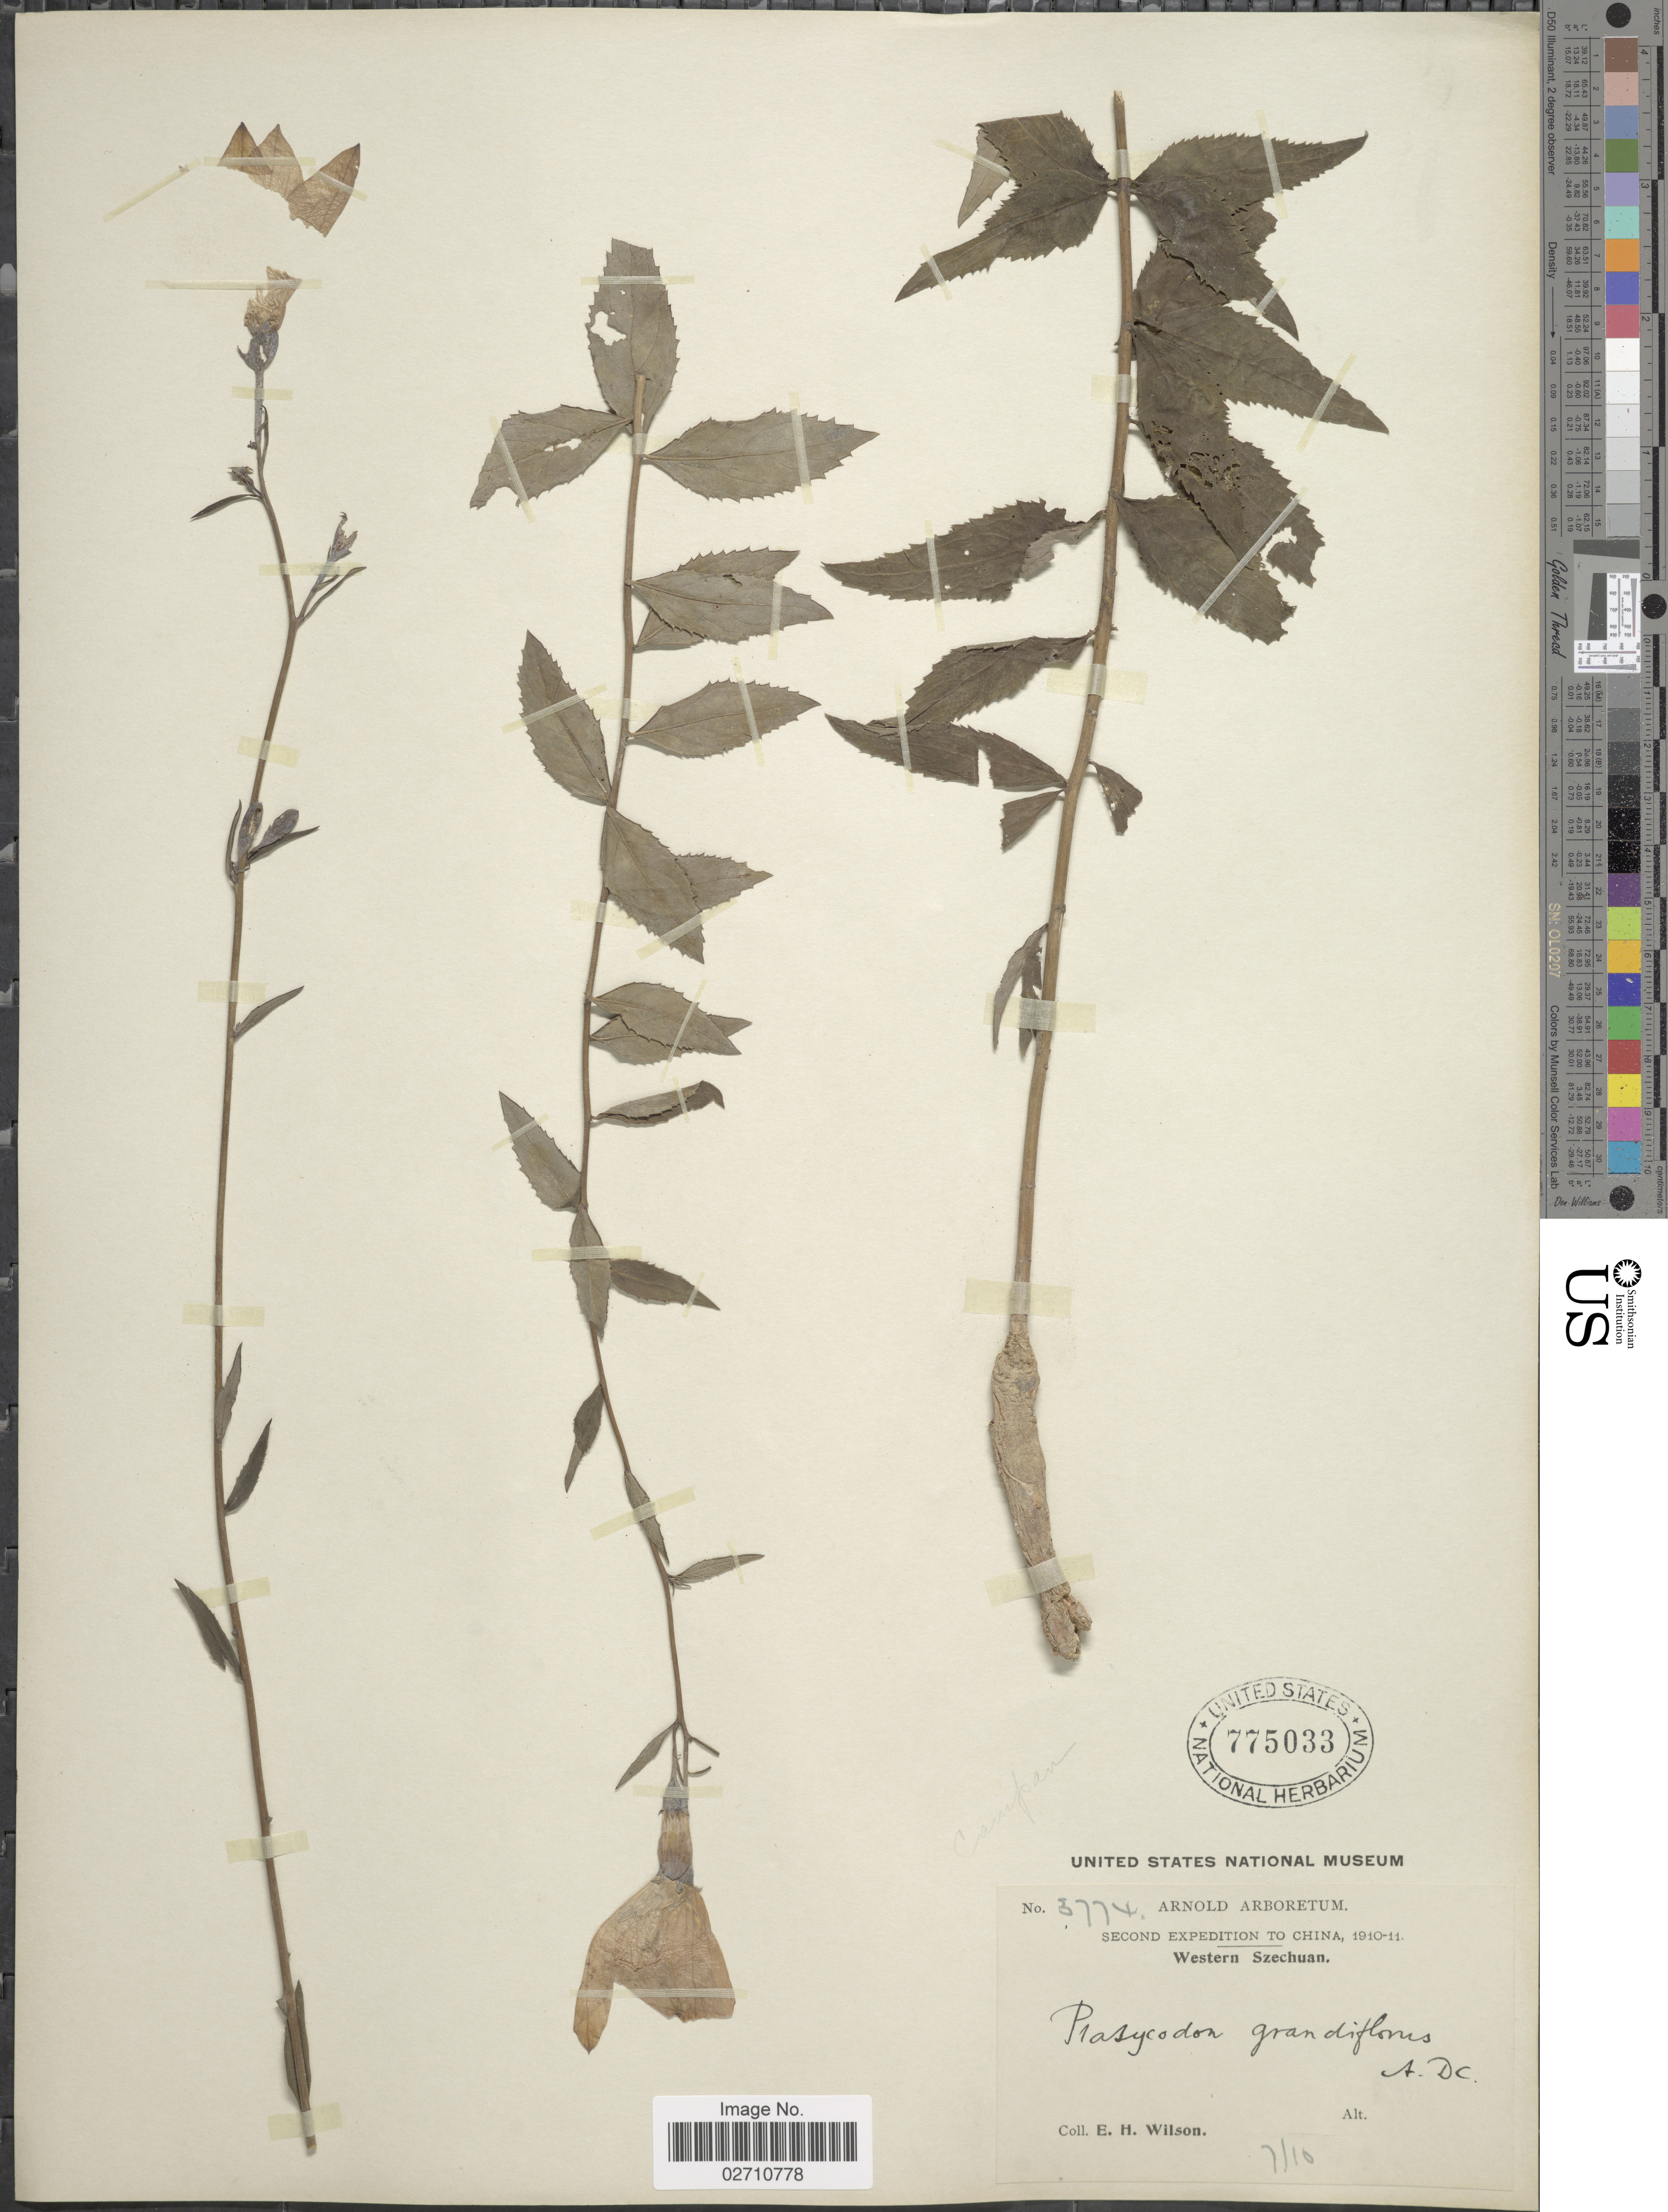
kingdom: Plantae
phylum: Tracheophyta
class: Magnoliopsida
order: Asterales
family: Campanulaceae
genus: Platycodon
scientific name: Platycodon grandiflorus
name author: (Jacq.) A. DC.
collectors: E. Wilson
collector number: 3774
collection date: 1910-07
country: China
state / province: Sichuan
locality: Western Szechuan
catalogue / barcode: US 775033